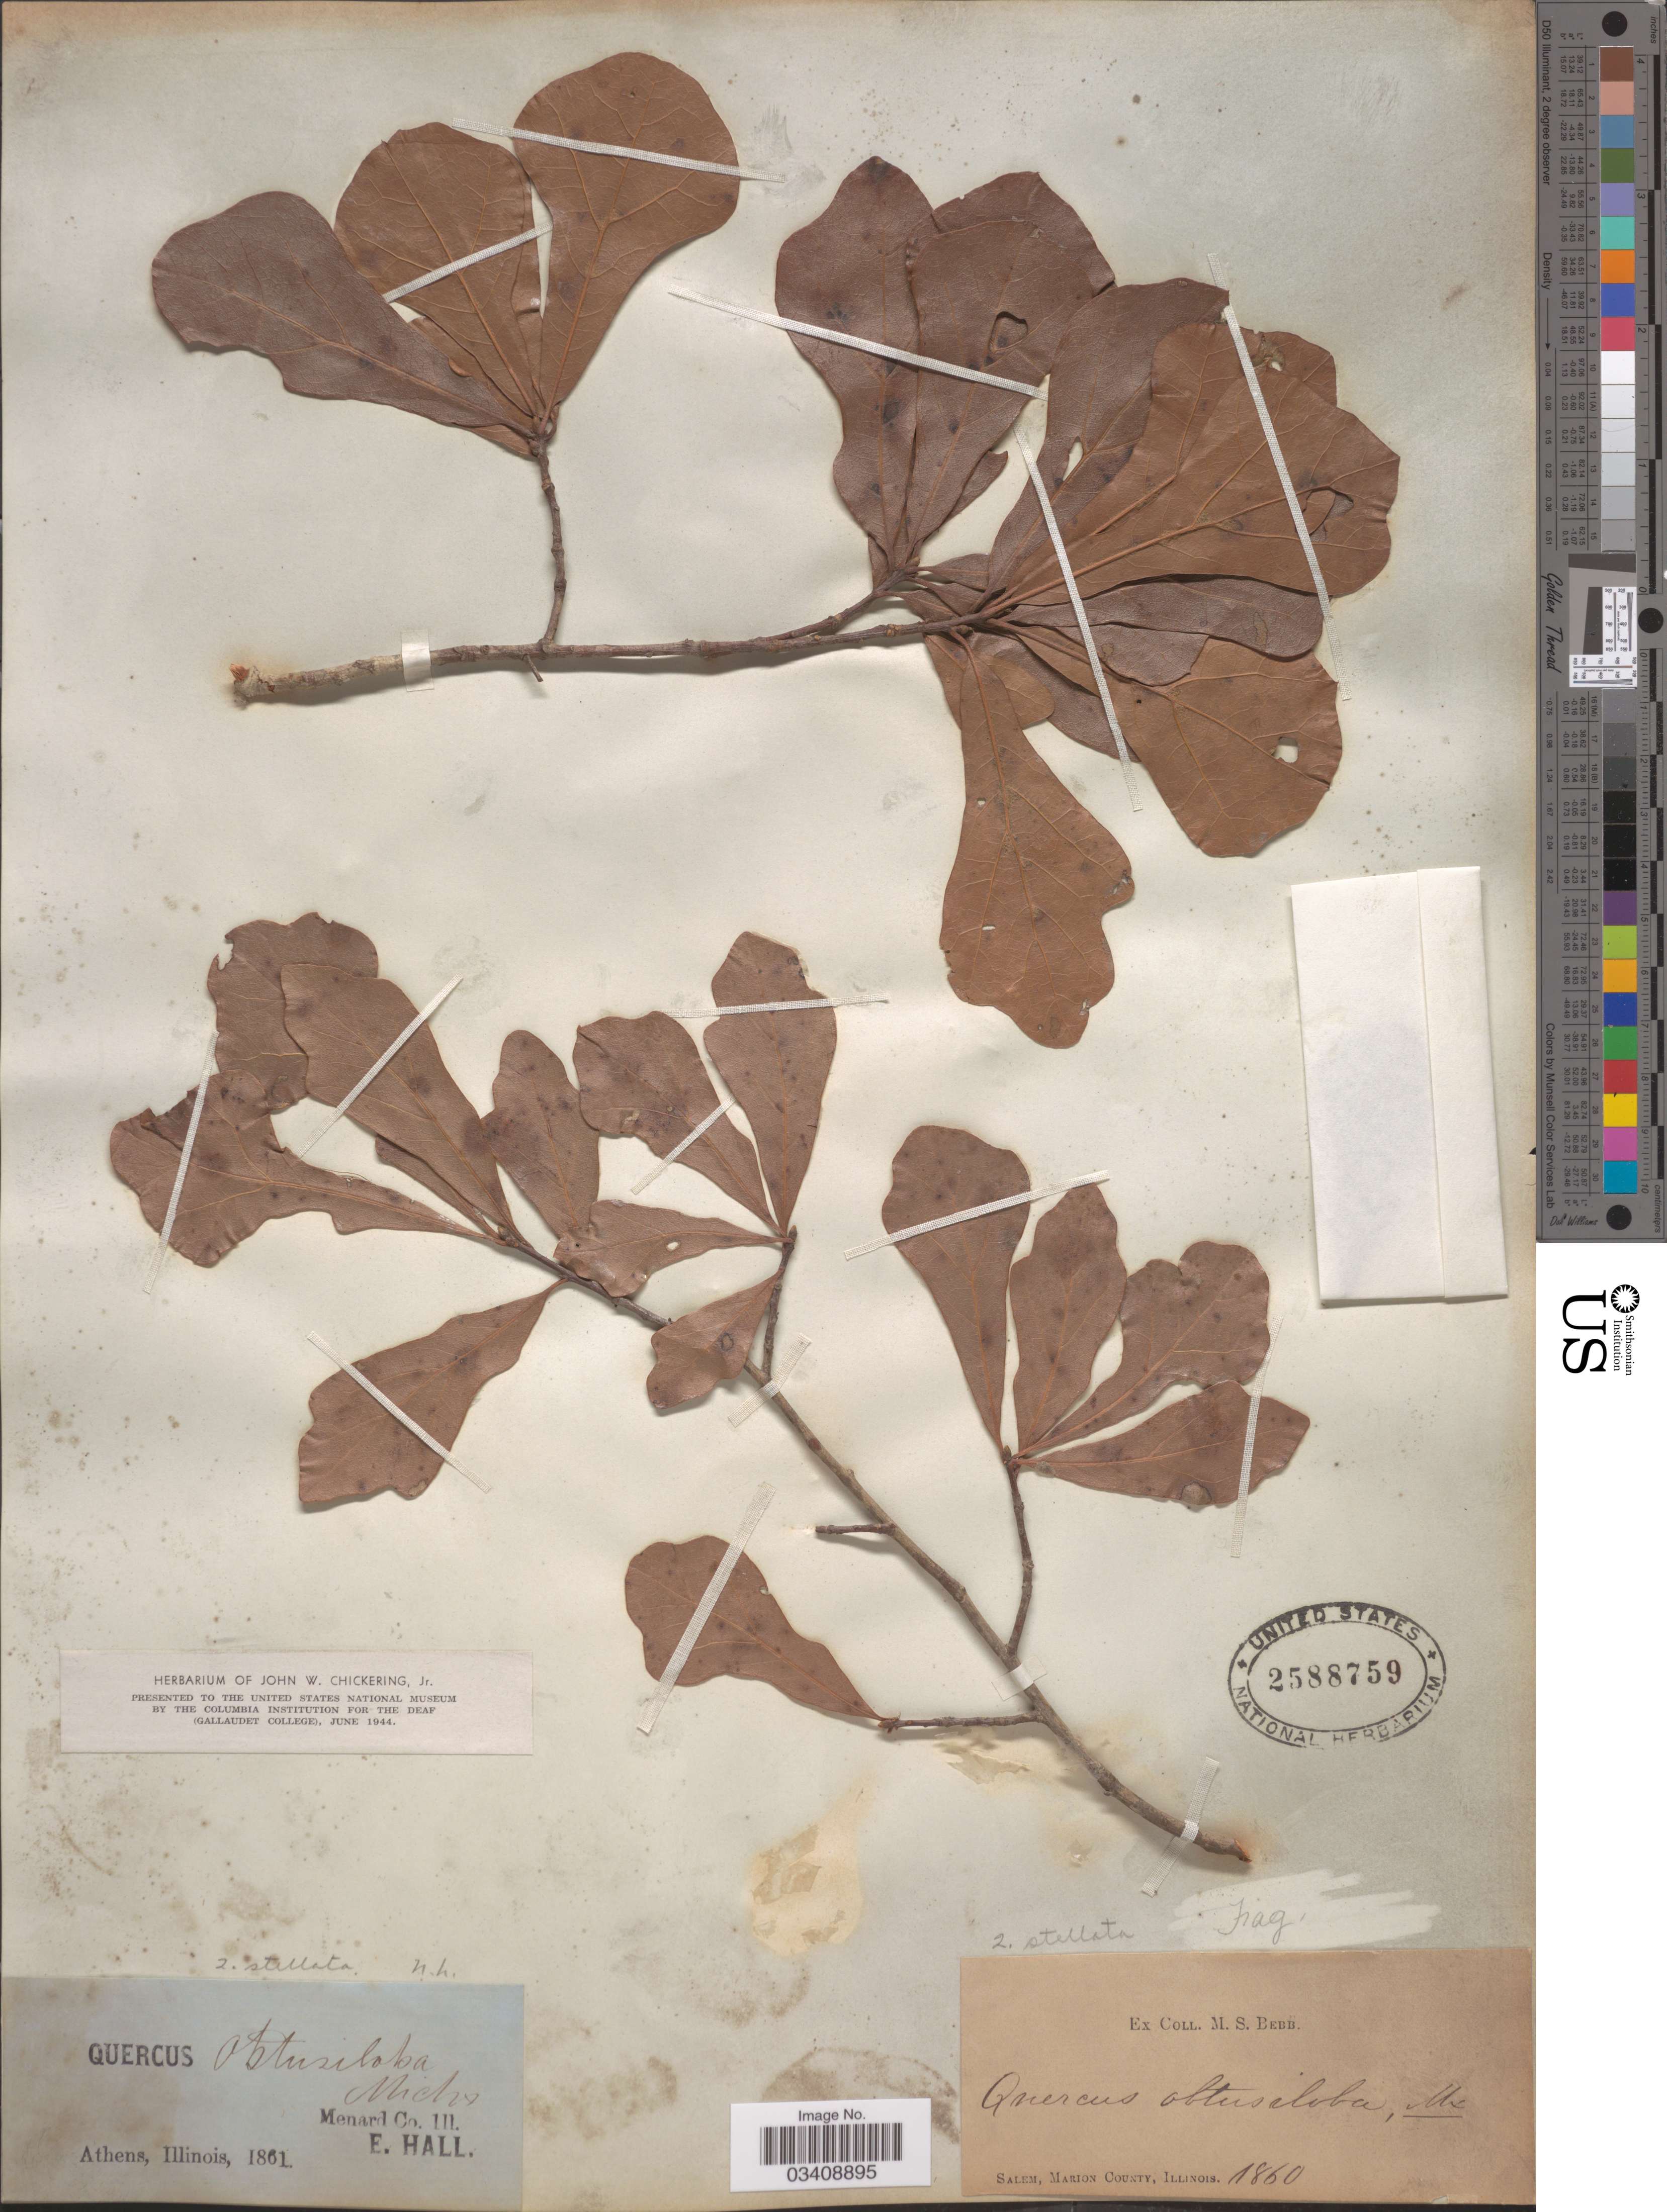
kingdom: Plantae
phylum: Tracheophyta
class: Magnoliopsida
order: Fagales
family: Fagaceae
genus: Quercus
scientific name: Quercus stellata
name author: Wangenh.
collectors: M. Bebb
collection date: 1860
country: United States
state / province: Illinois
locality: Salem, Marion County.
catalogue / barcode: US 2588759-2